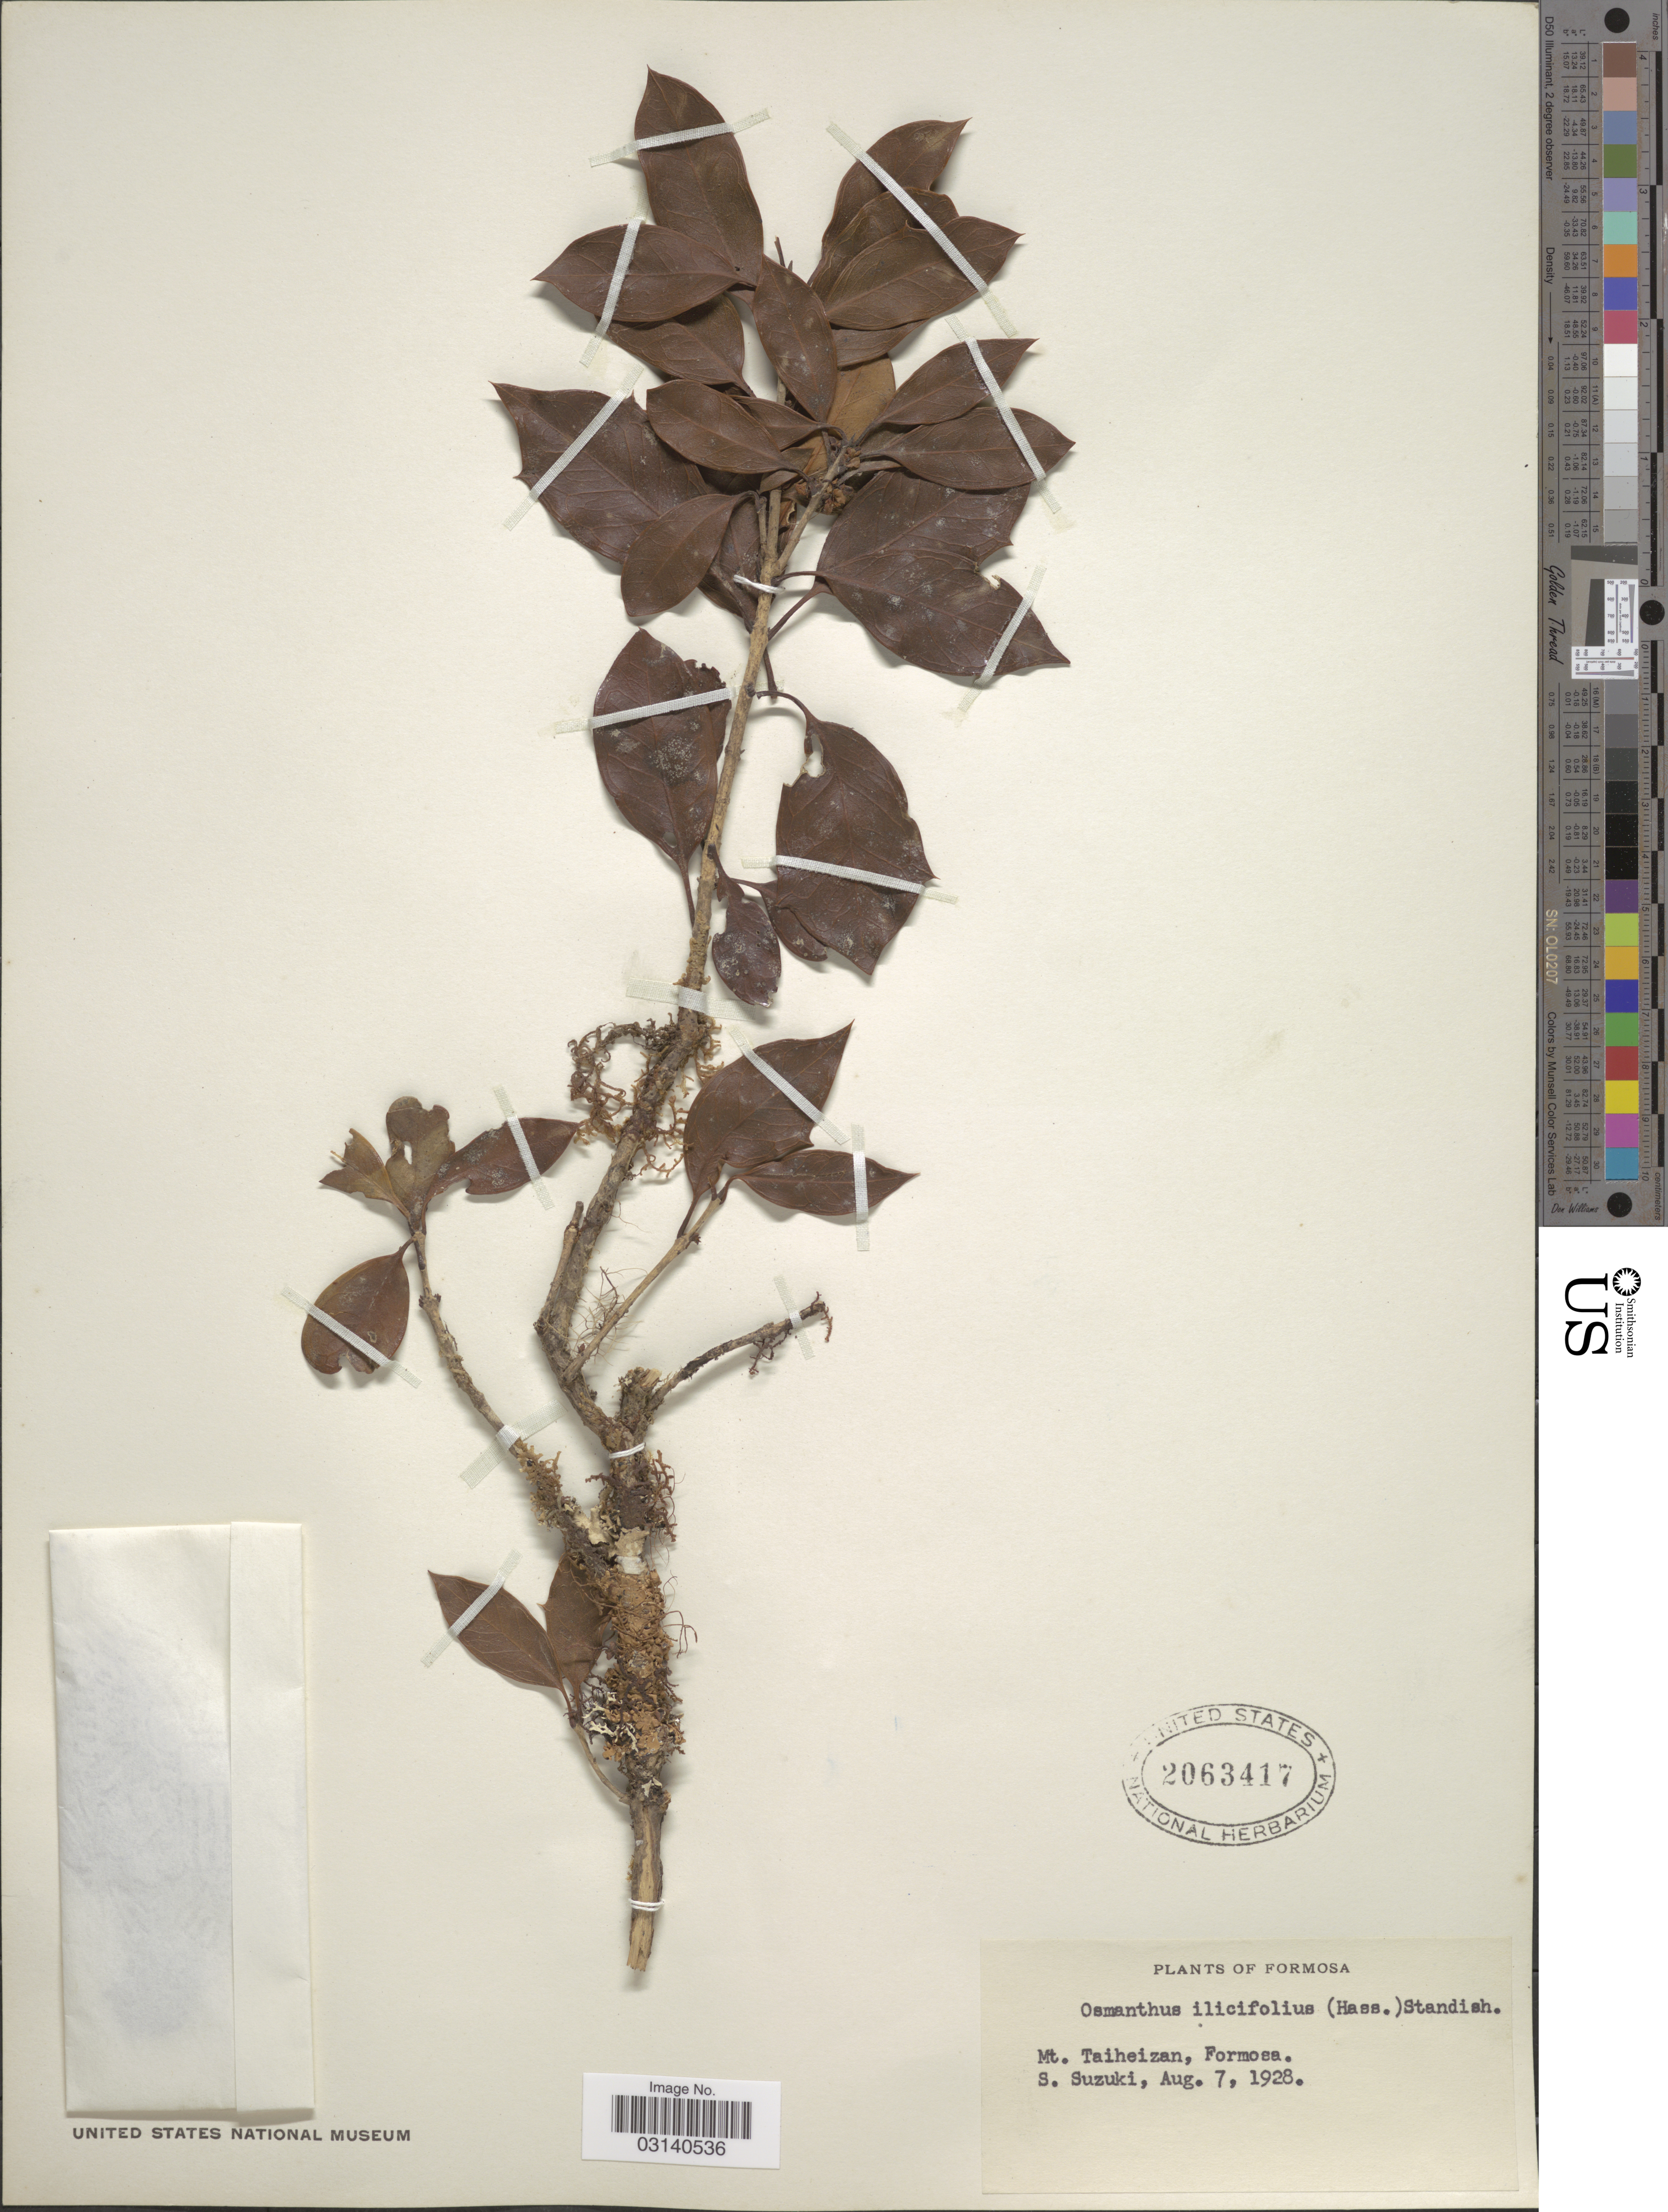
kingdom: Plantae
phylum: Tracheophyta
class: Magnoliopsida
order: Lamiales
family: Oleaceae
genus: Osmanthus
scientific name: Osmanthus heterophyllus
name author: (G. Don) P.S. Green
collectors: S. Suzuki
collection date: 1928-08-07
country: Taiwan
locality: Mt. Taiheizan, Formosa.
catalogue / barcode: US 2063417